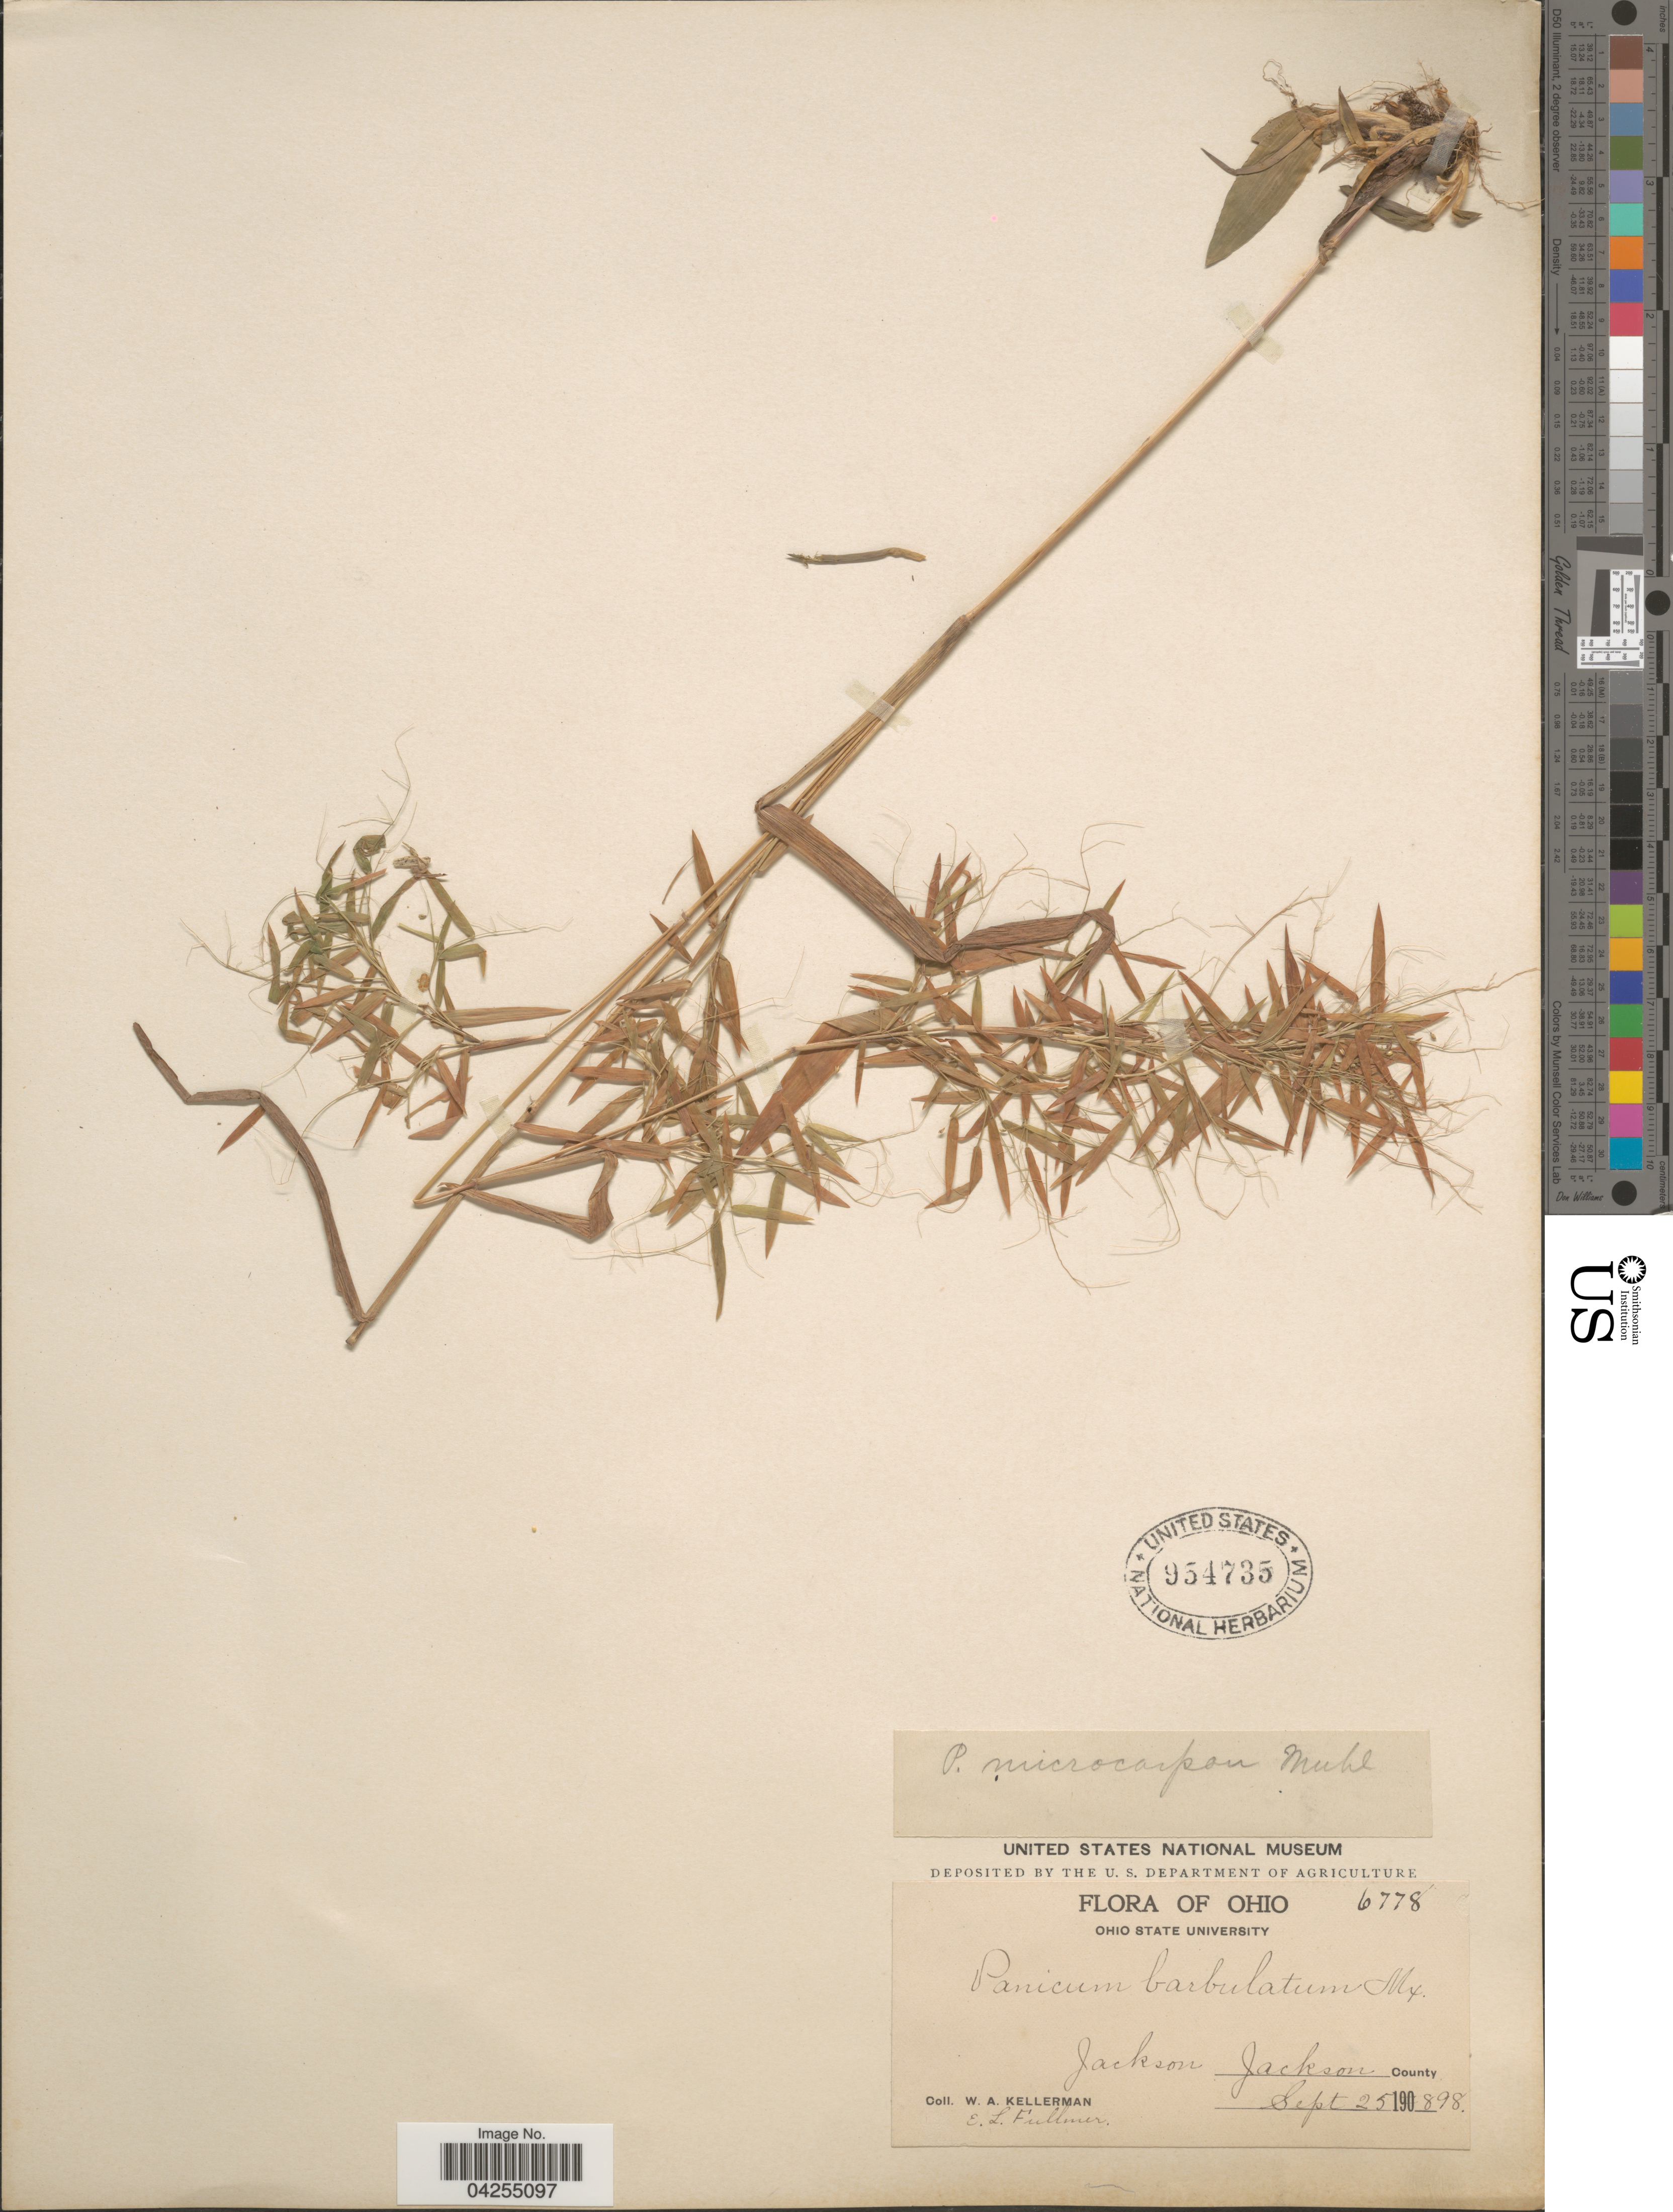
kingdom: Plantae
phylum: Tracheophyta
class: Liliopsida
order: Poales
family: Poaceae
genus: Dichanthelium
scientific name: Dichanthelium dichotomum var. dichotomum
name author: (L.) Gould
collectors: W. Kellerman & E. Fullmer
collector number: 6778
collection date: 1898-09-25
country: United States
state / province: Ohio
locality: Jackson Jackson County.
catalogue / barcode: US 954735